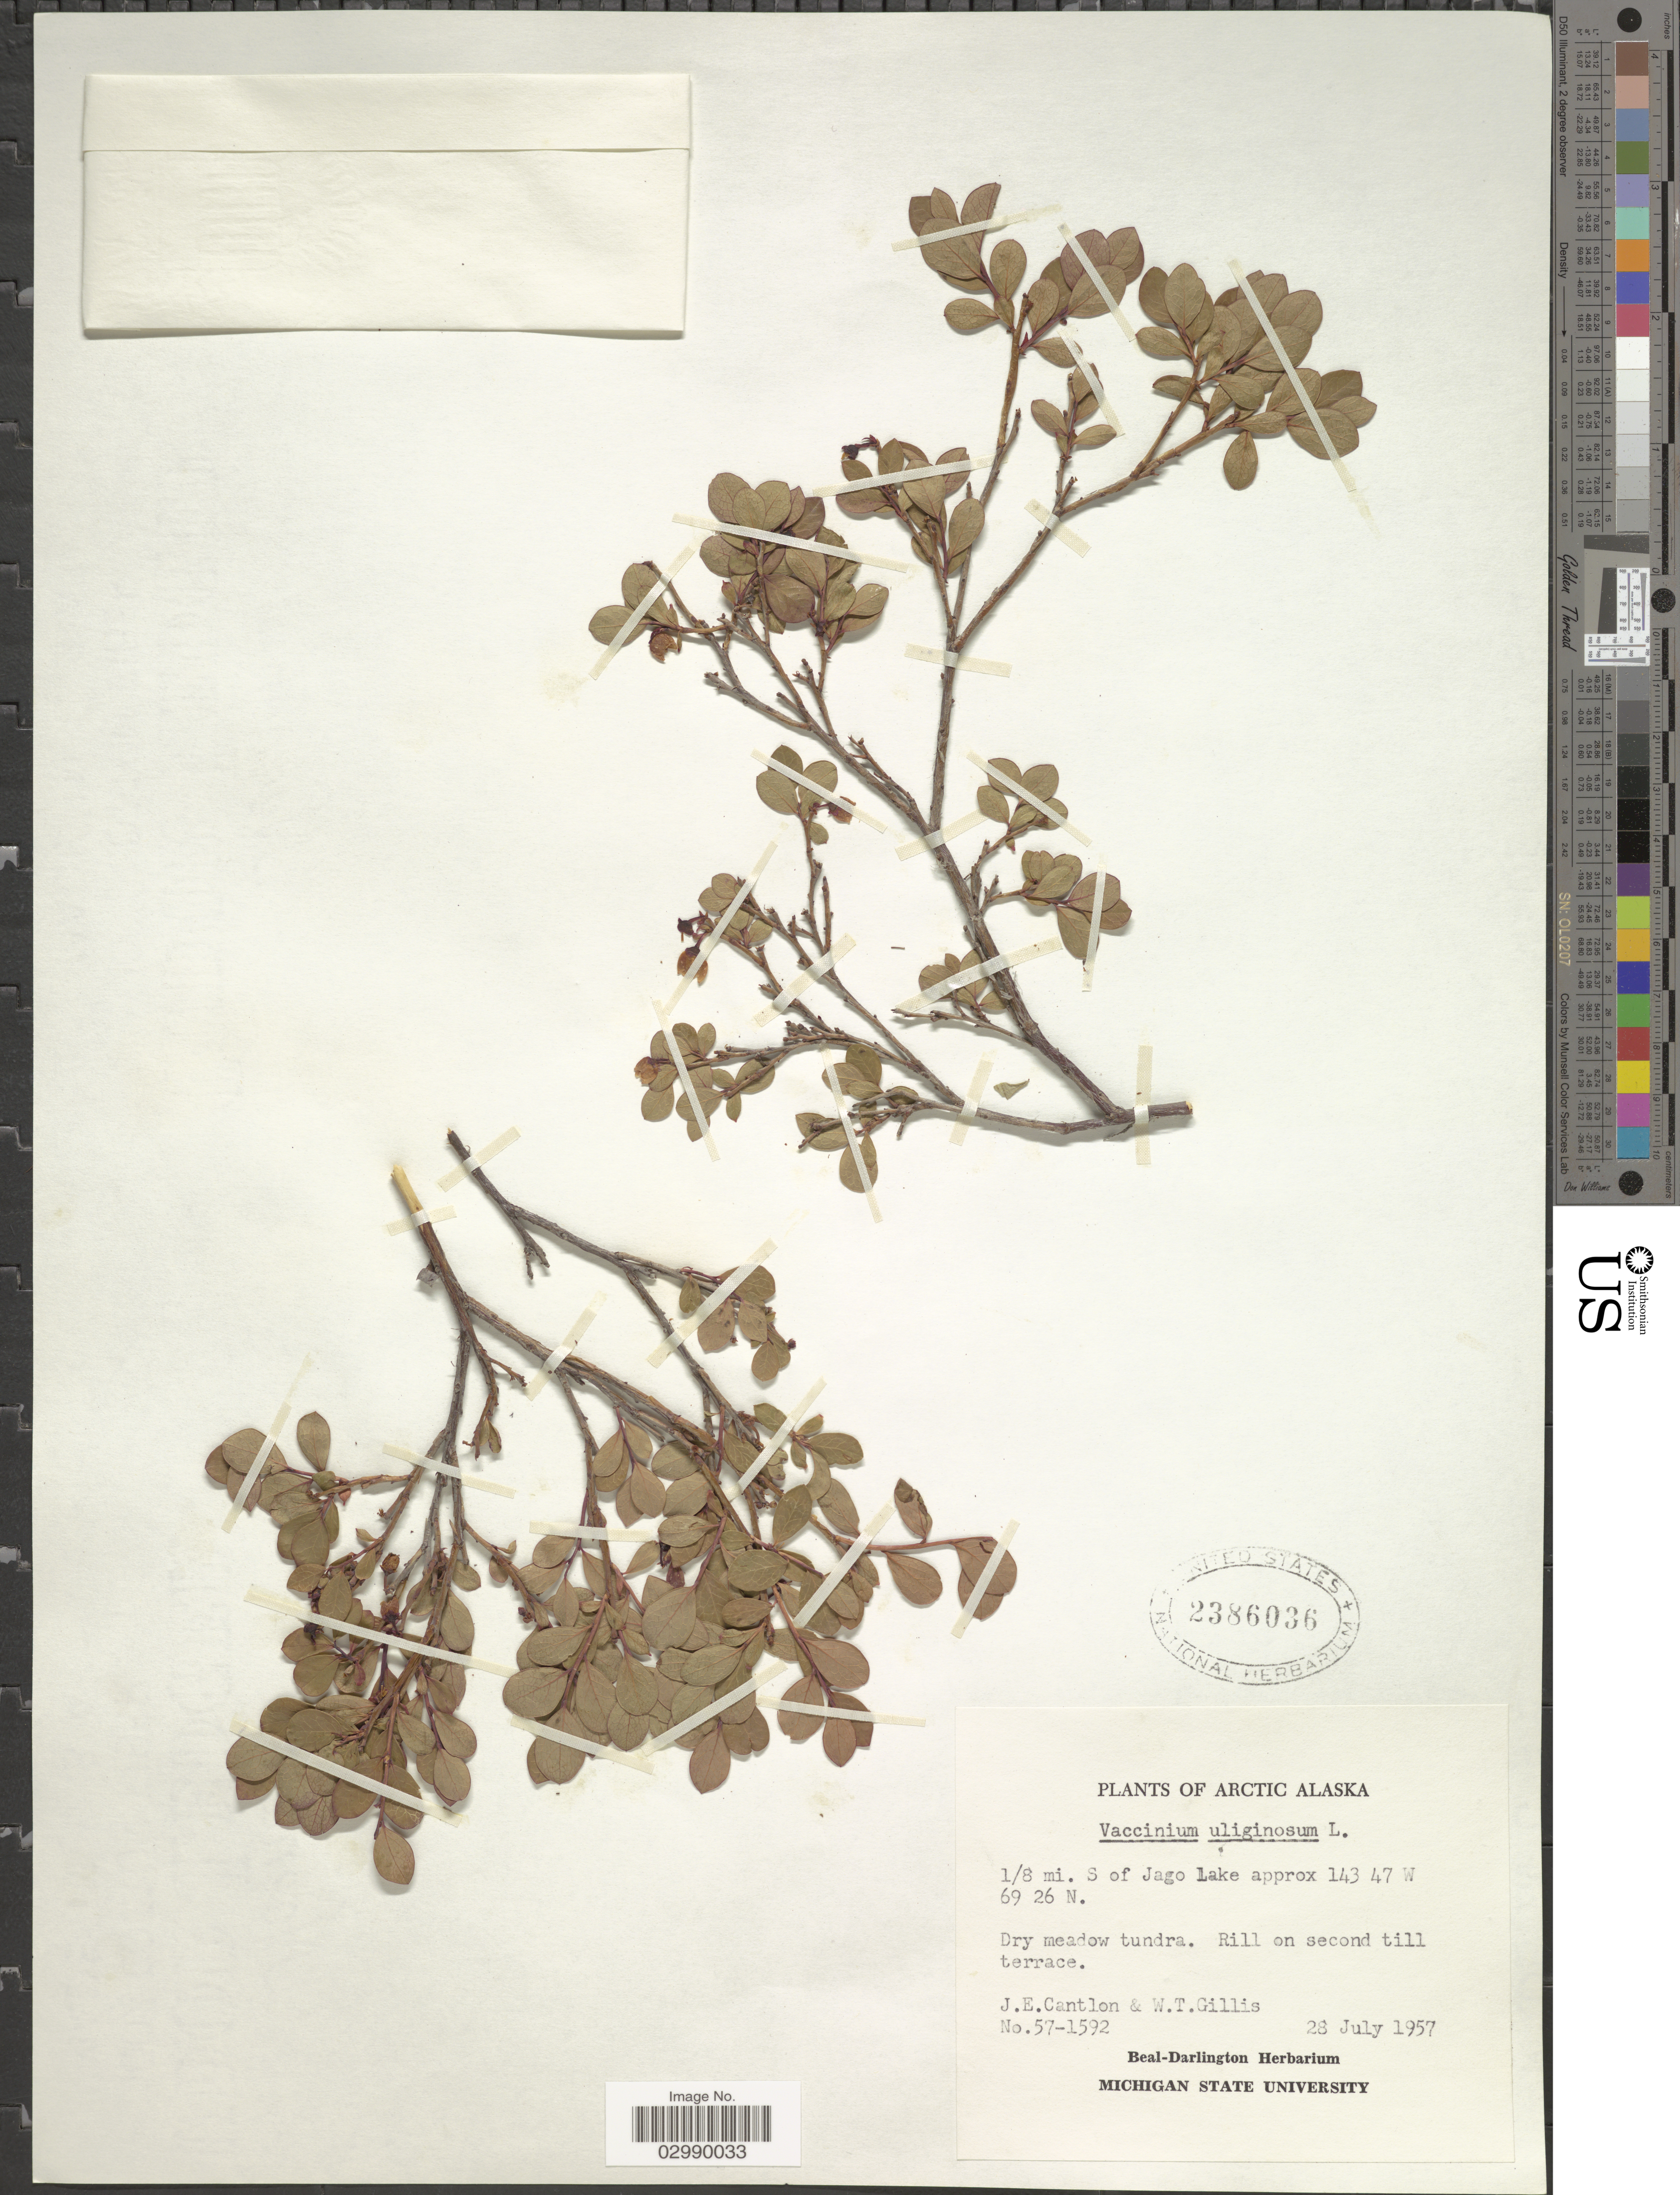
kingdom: Plantae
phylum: Tracheophyta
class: Magnoliopsida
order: Ericales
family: Ericaceae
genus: Vaccinium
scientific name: Vaccinium uliginosum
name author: L.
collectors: J. Cantlon & W. T. Gillis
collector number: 57-1592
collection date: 1957-07-28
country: United States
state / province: Alaska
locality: Arctic Alaska, 1/8 mi. S of Jago Lake.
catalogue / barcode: US 2386036